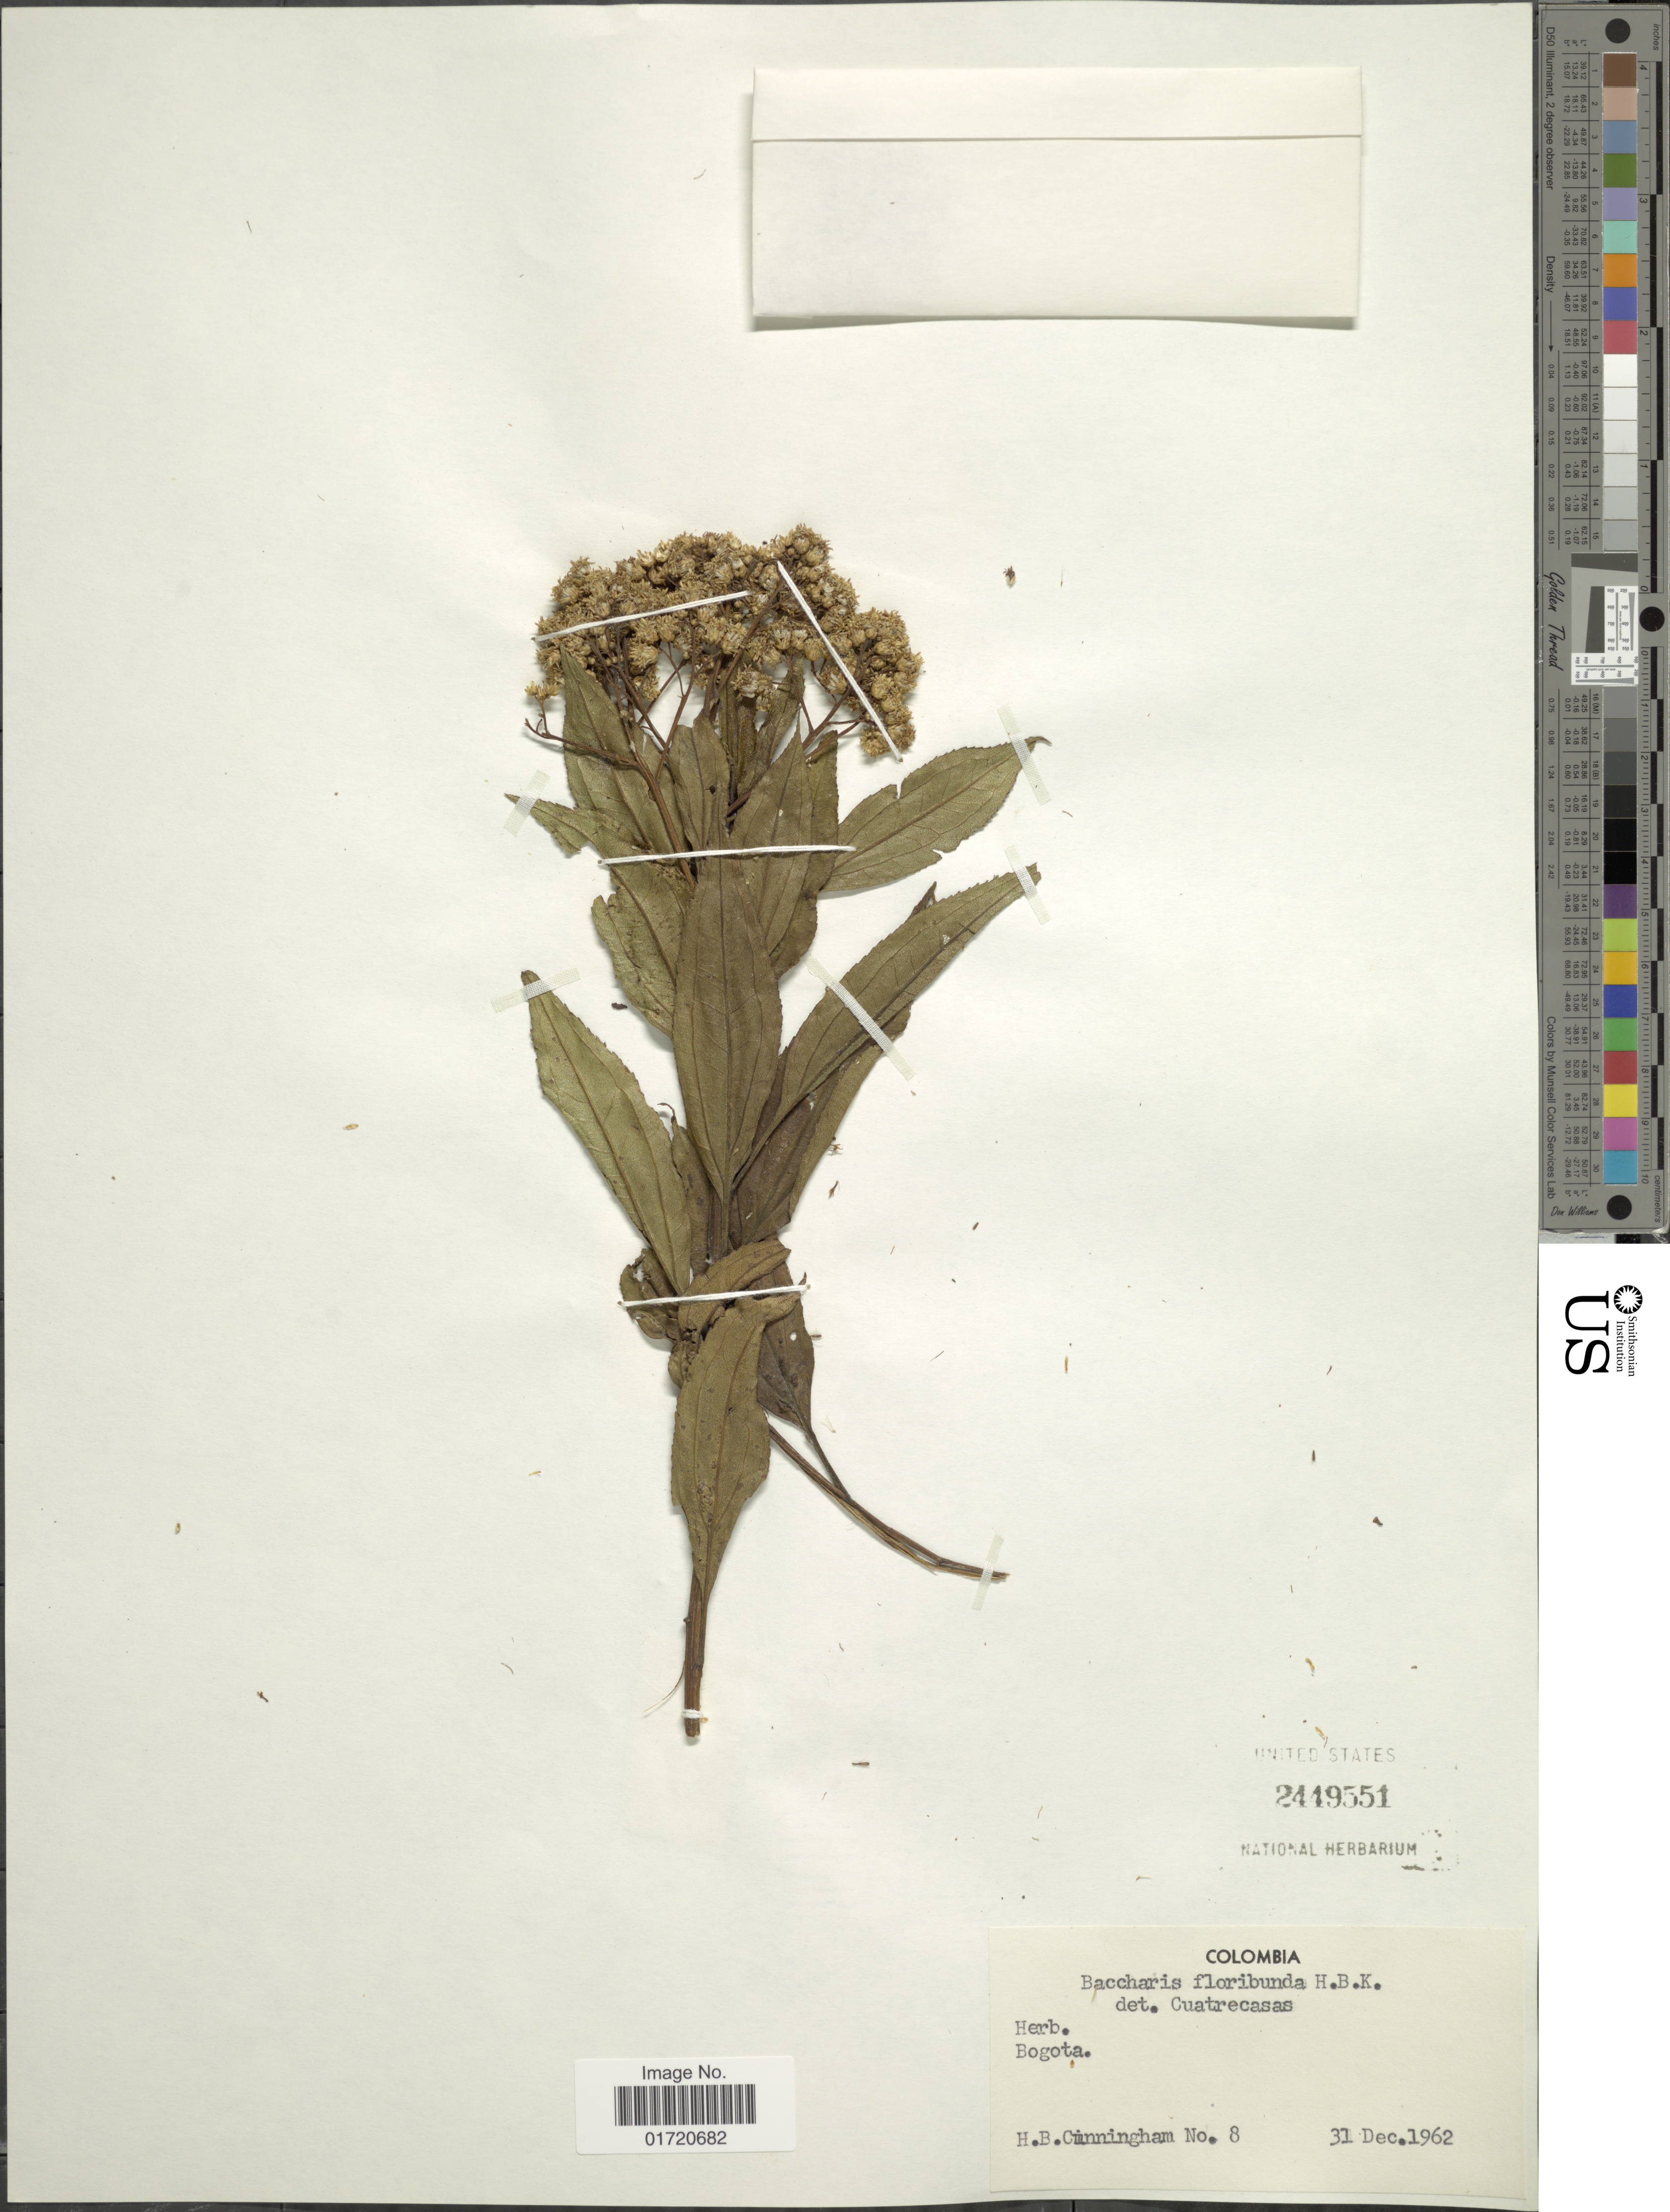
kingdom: Plantae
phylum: Tracheophyta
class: Magnoliopsida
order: Asterales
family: Asteraceae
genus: Baccharis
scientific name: Baccharis latifolia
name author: (Ruiz & Pav.) Pers.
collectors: H. Cunningham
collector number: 8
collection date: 1962-12-31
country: Colombia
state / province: Bogota D.C.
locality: Bogota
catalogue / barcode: US 2449551